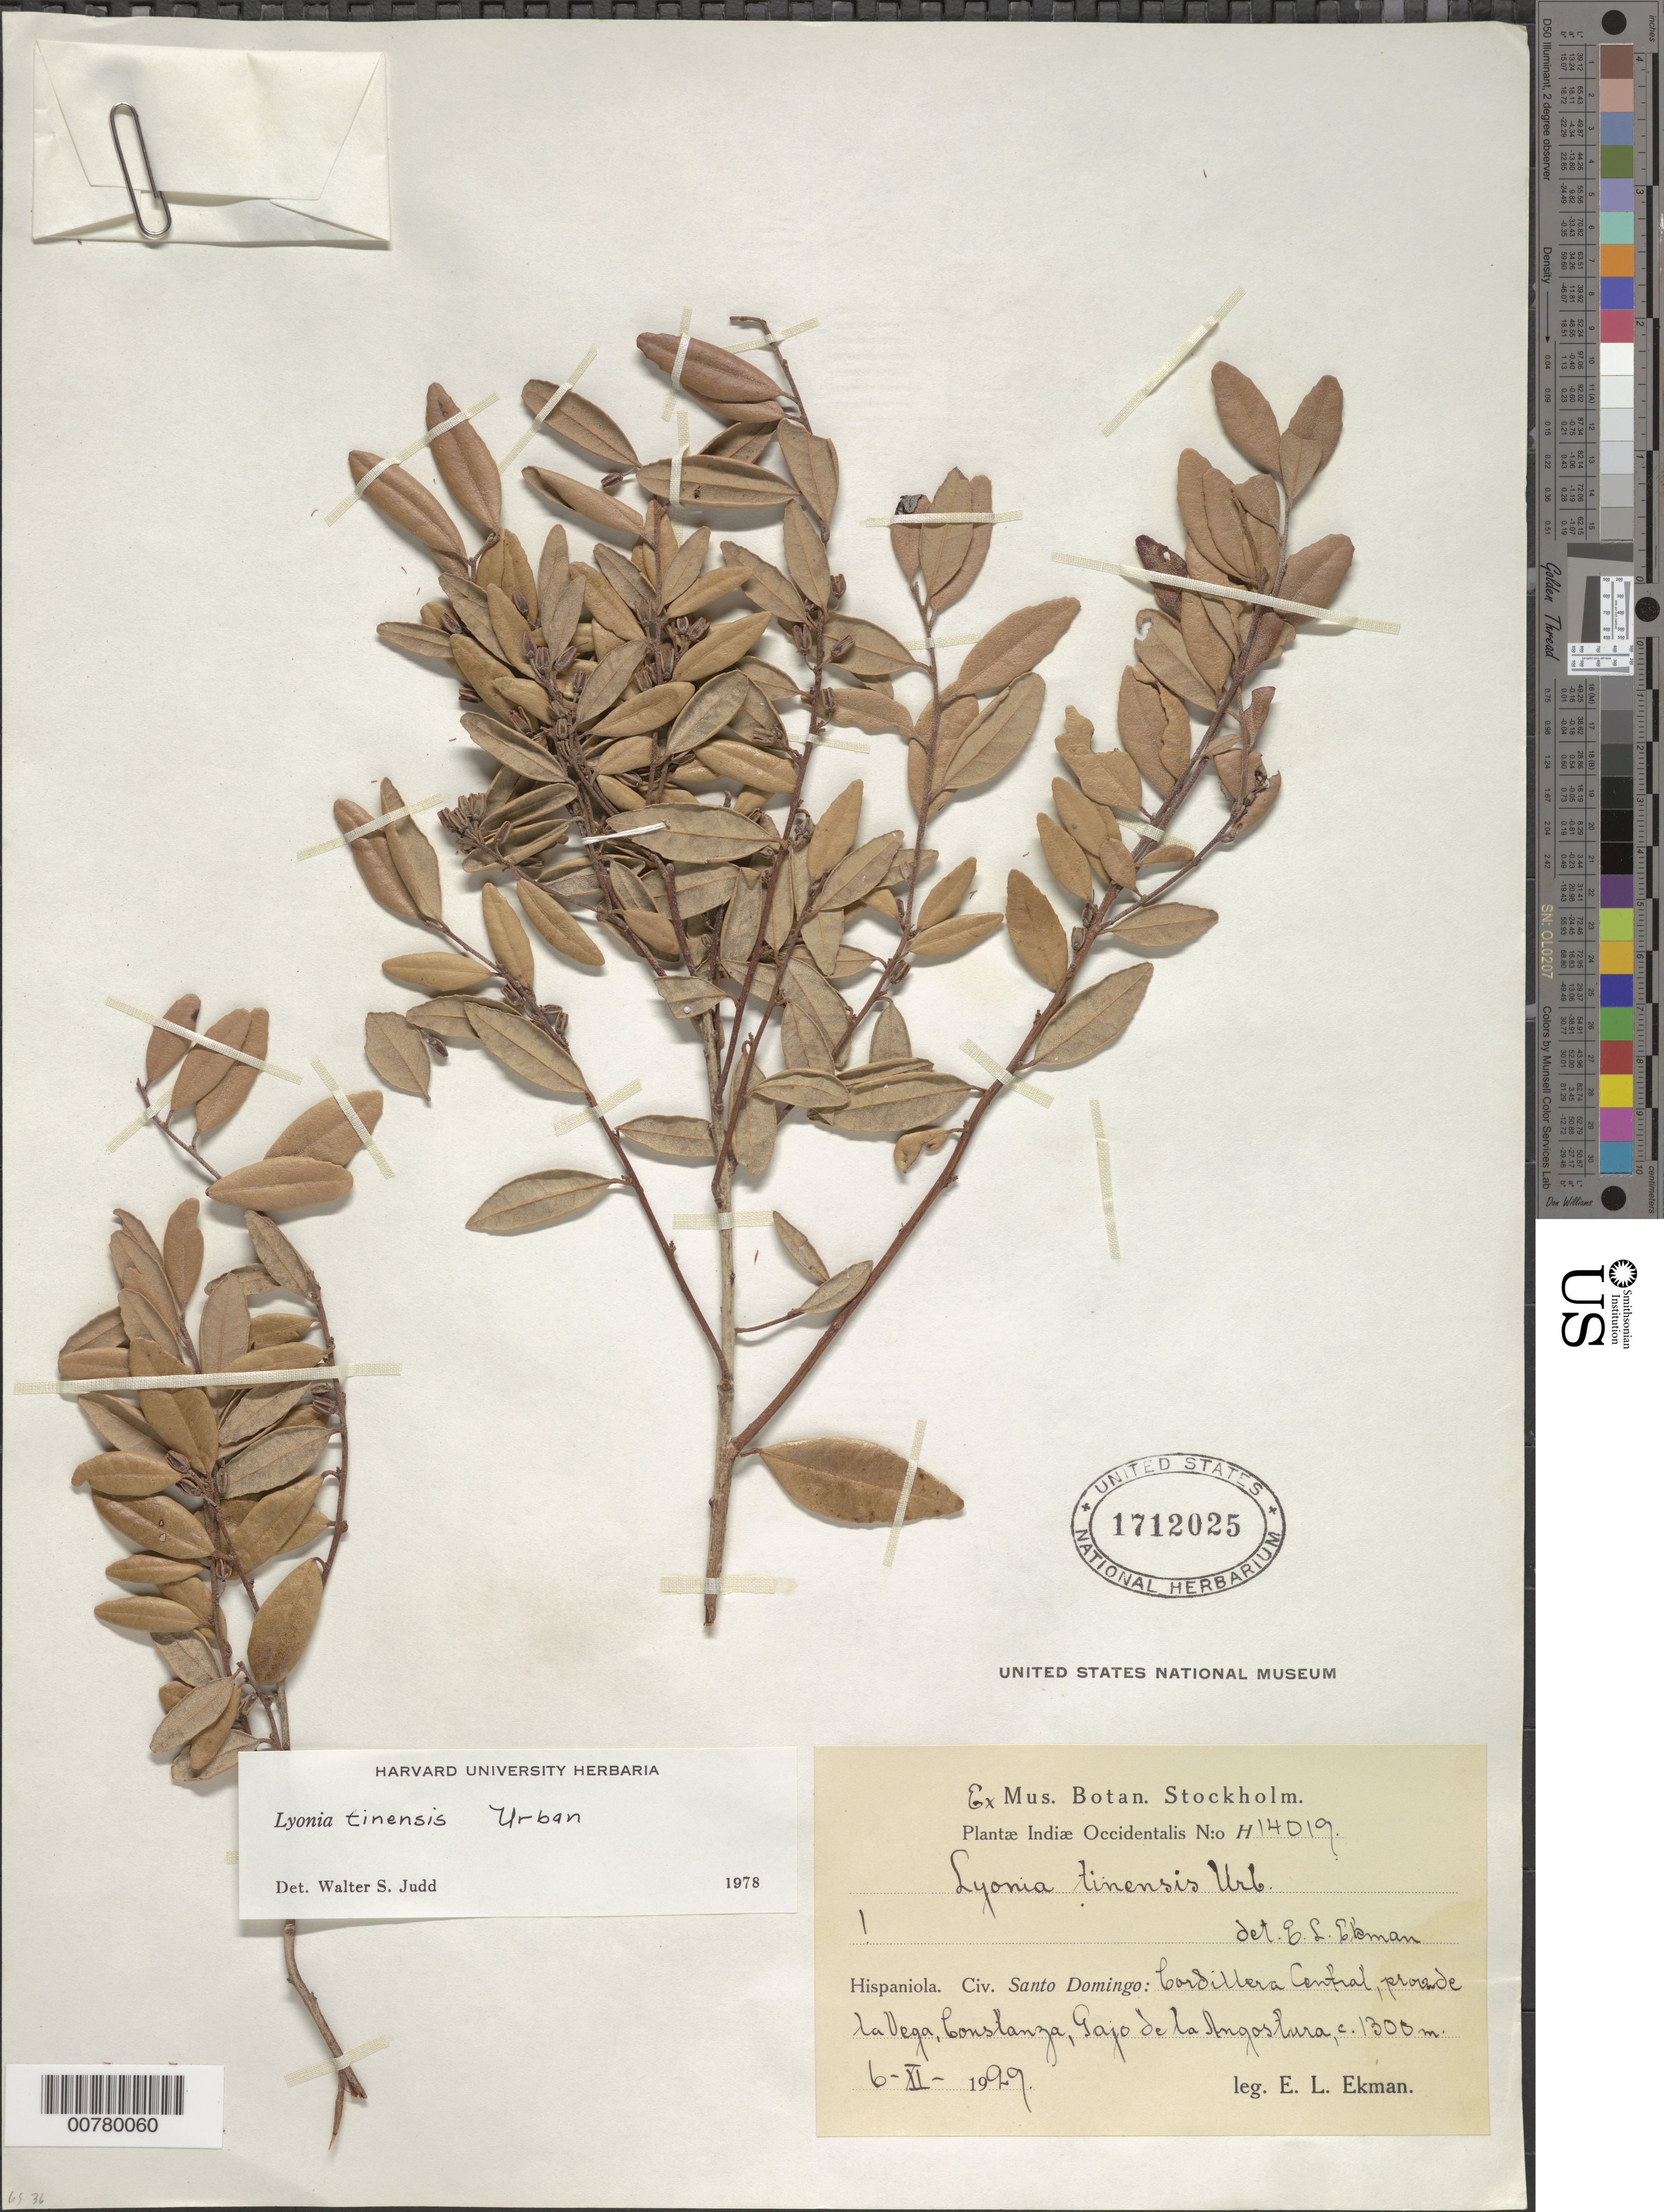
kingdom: Plantae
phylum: Tracheophyta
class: Magnoliopsida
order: Ericales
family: Ericaceae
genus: Lyonia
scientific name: Lyonia tinensis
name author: Urb.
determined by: Judd, Walter S.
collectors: E. L. Ekman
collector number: H 14019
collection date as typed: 06 Nov 1929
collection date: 1929-11-06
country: Dominican Republic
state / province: La Vega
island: Hispaniola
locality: Cordillera Central, Constanza, Gajo de la Angostadura.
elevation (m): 1300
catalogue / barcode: US 1712025